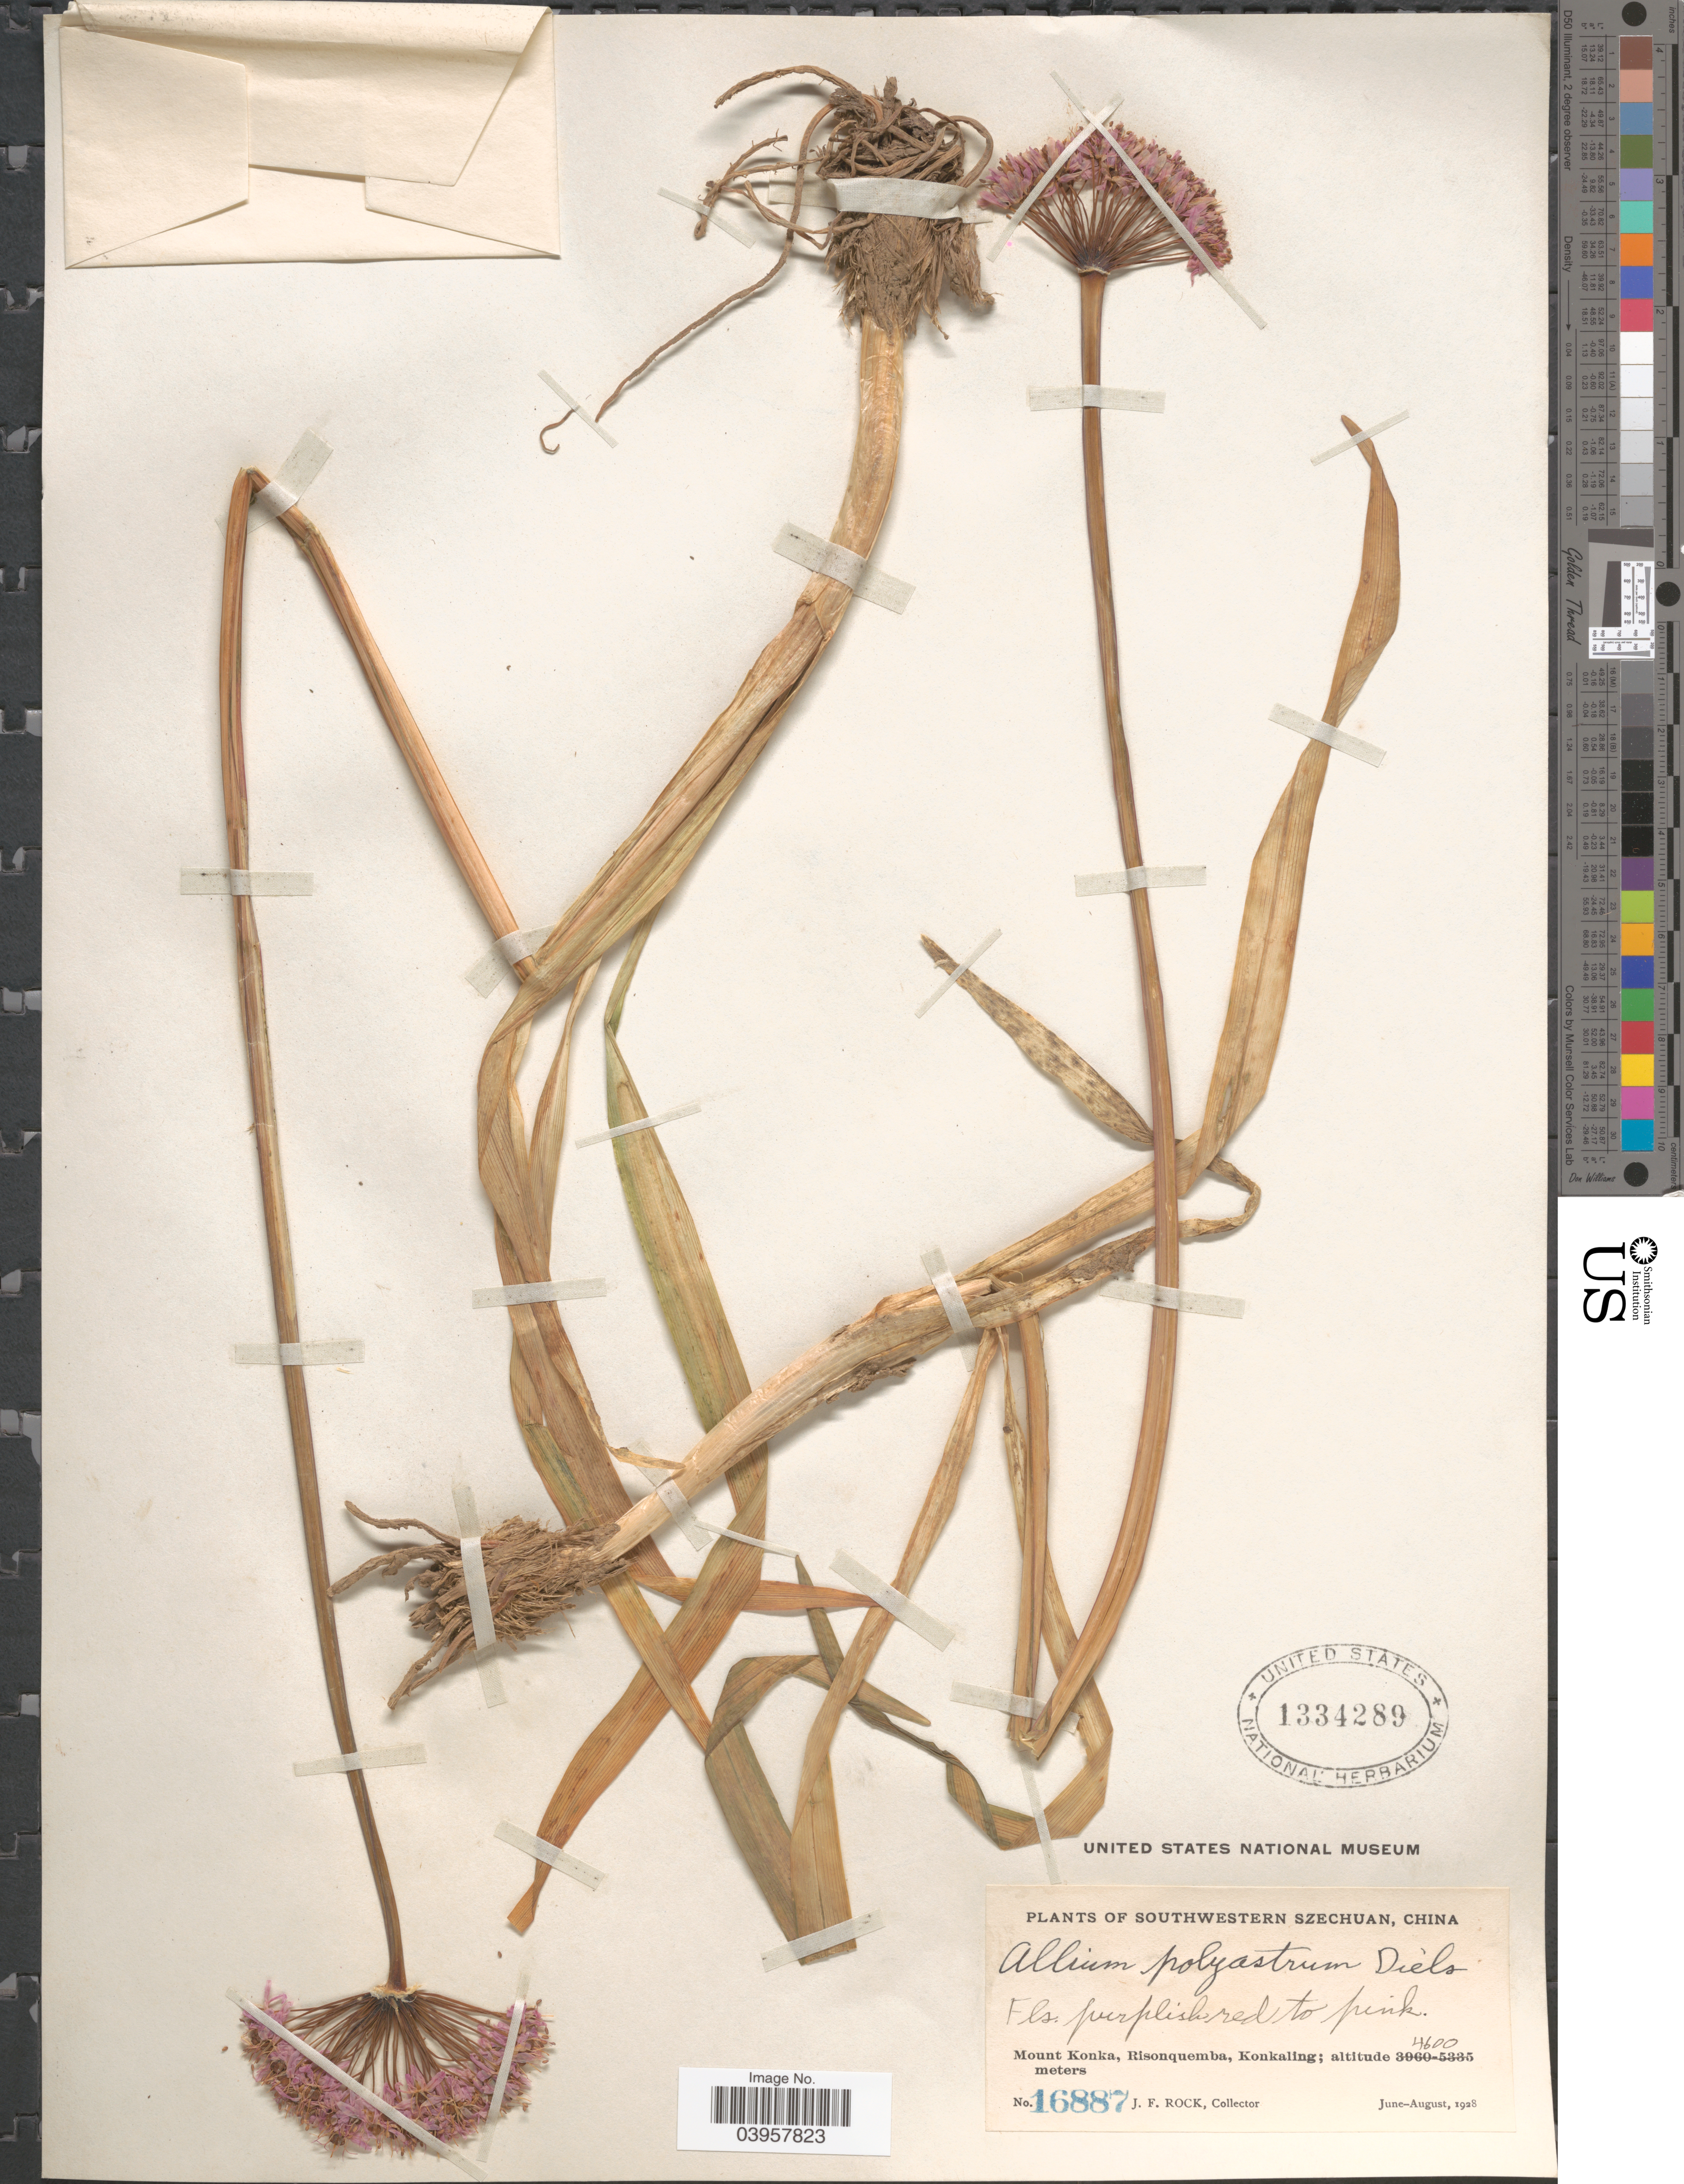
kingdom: Plantae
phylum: Tracheophyta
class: Liliopsida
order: Asparagales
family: Amaryllidaceae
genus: Allium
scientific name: Allium polyastrum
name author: Diels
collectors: J. Rock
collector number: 16887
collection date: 1928-06/1928-08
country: China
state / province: Sichuan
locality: Southwestern Szechuan. Mount Konka, Risonquemba, Konkaling.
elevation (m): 4600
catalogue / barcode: US 1334289